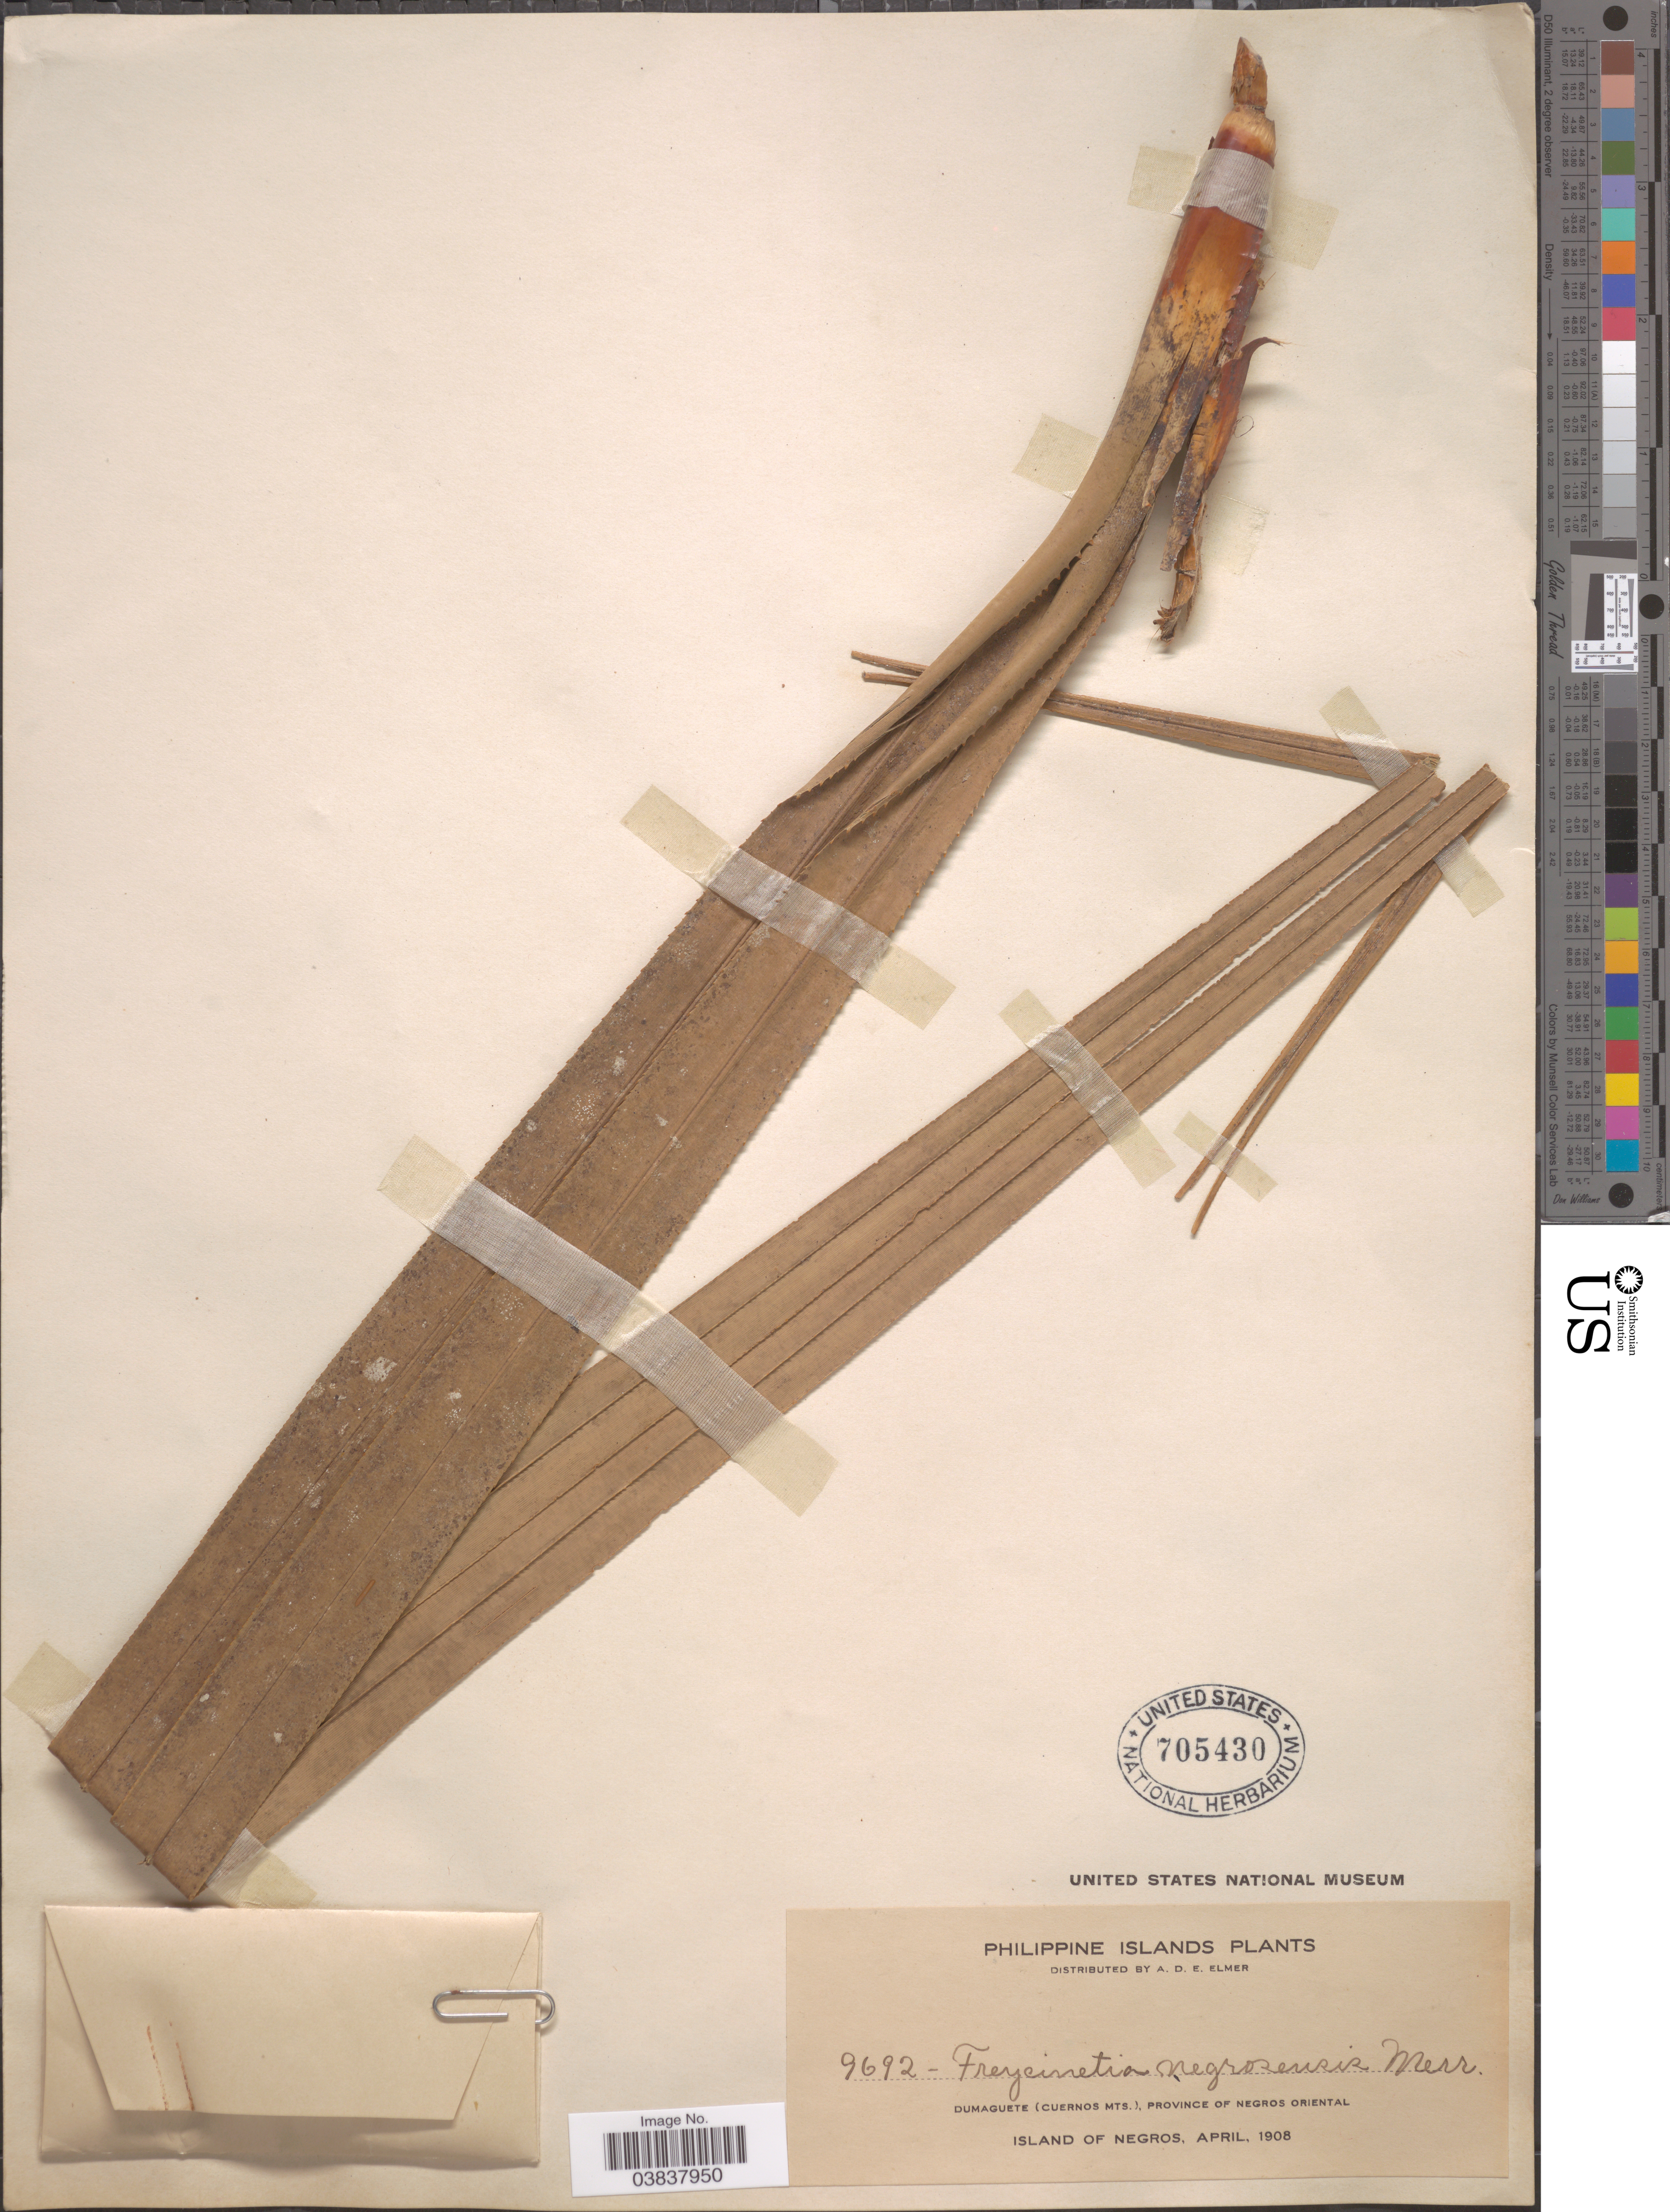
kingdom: Plantae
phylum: Tracheophyta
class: Liliopsida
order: Pandanales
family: Pandanaceae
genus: Freycinetia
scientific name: Freycinetia negrosensis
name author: Merr.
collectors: A. D. E. Elmer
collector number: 9692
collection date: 1908-04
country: Philippines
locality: Dumaguete (Cuernos Mts.), Province of Negros Oriental, Island of Negros.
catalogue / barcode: US 705430